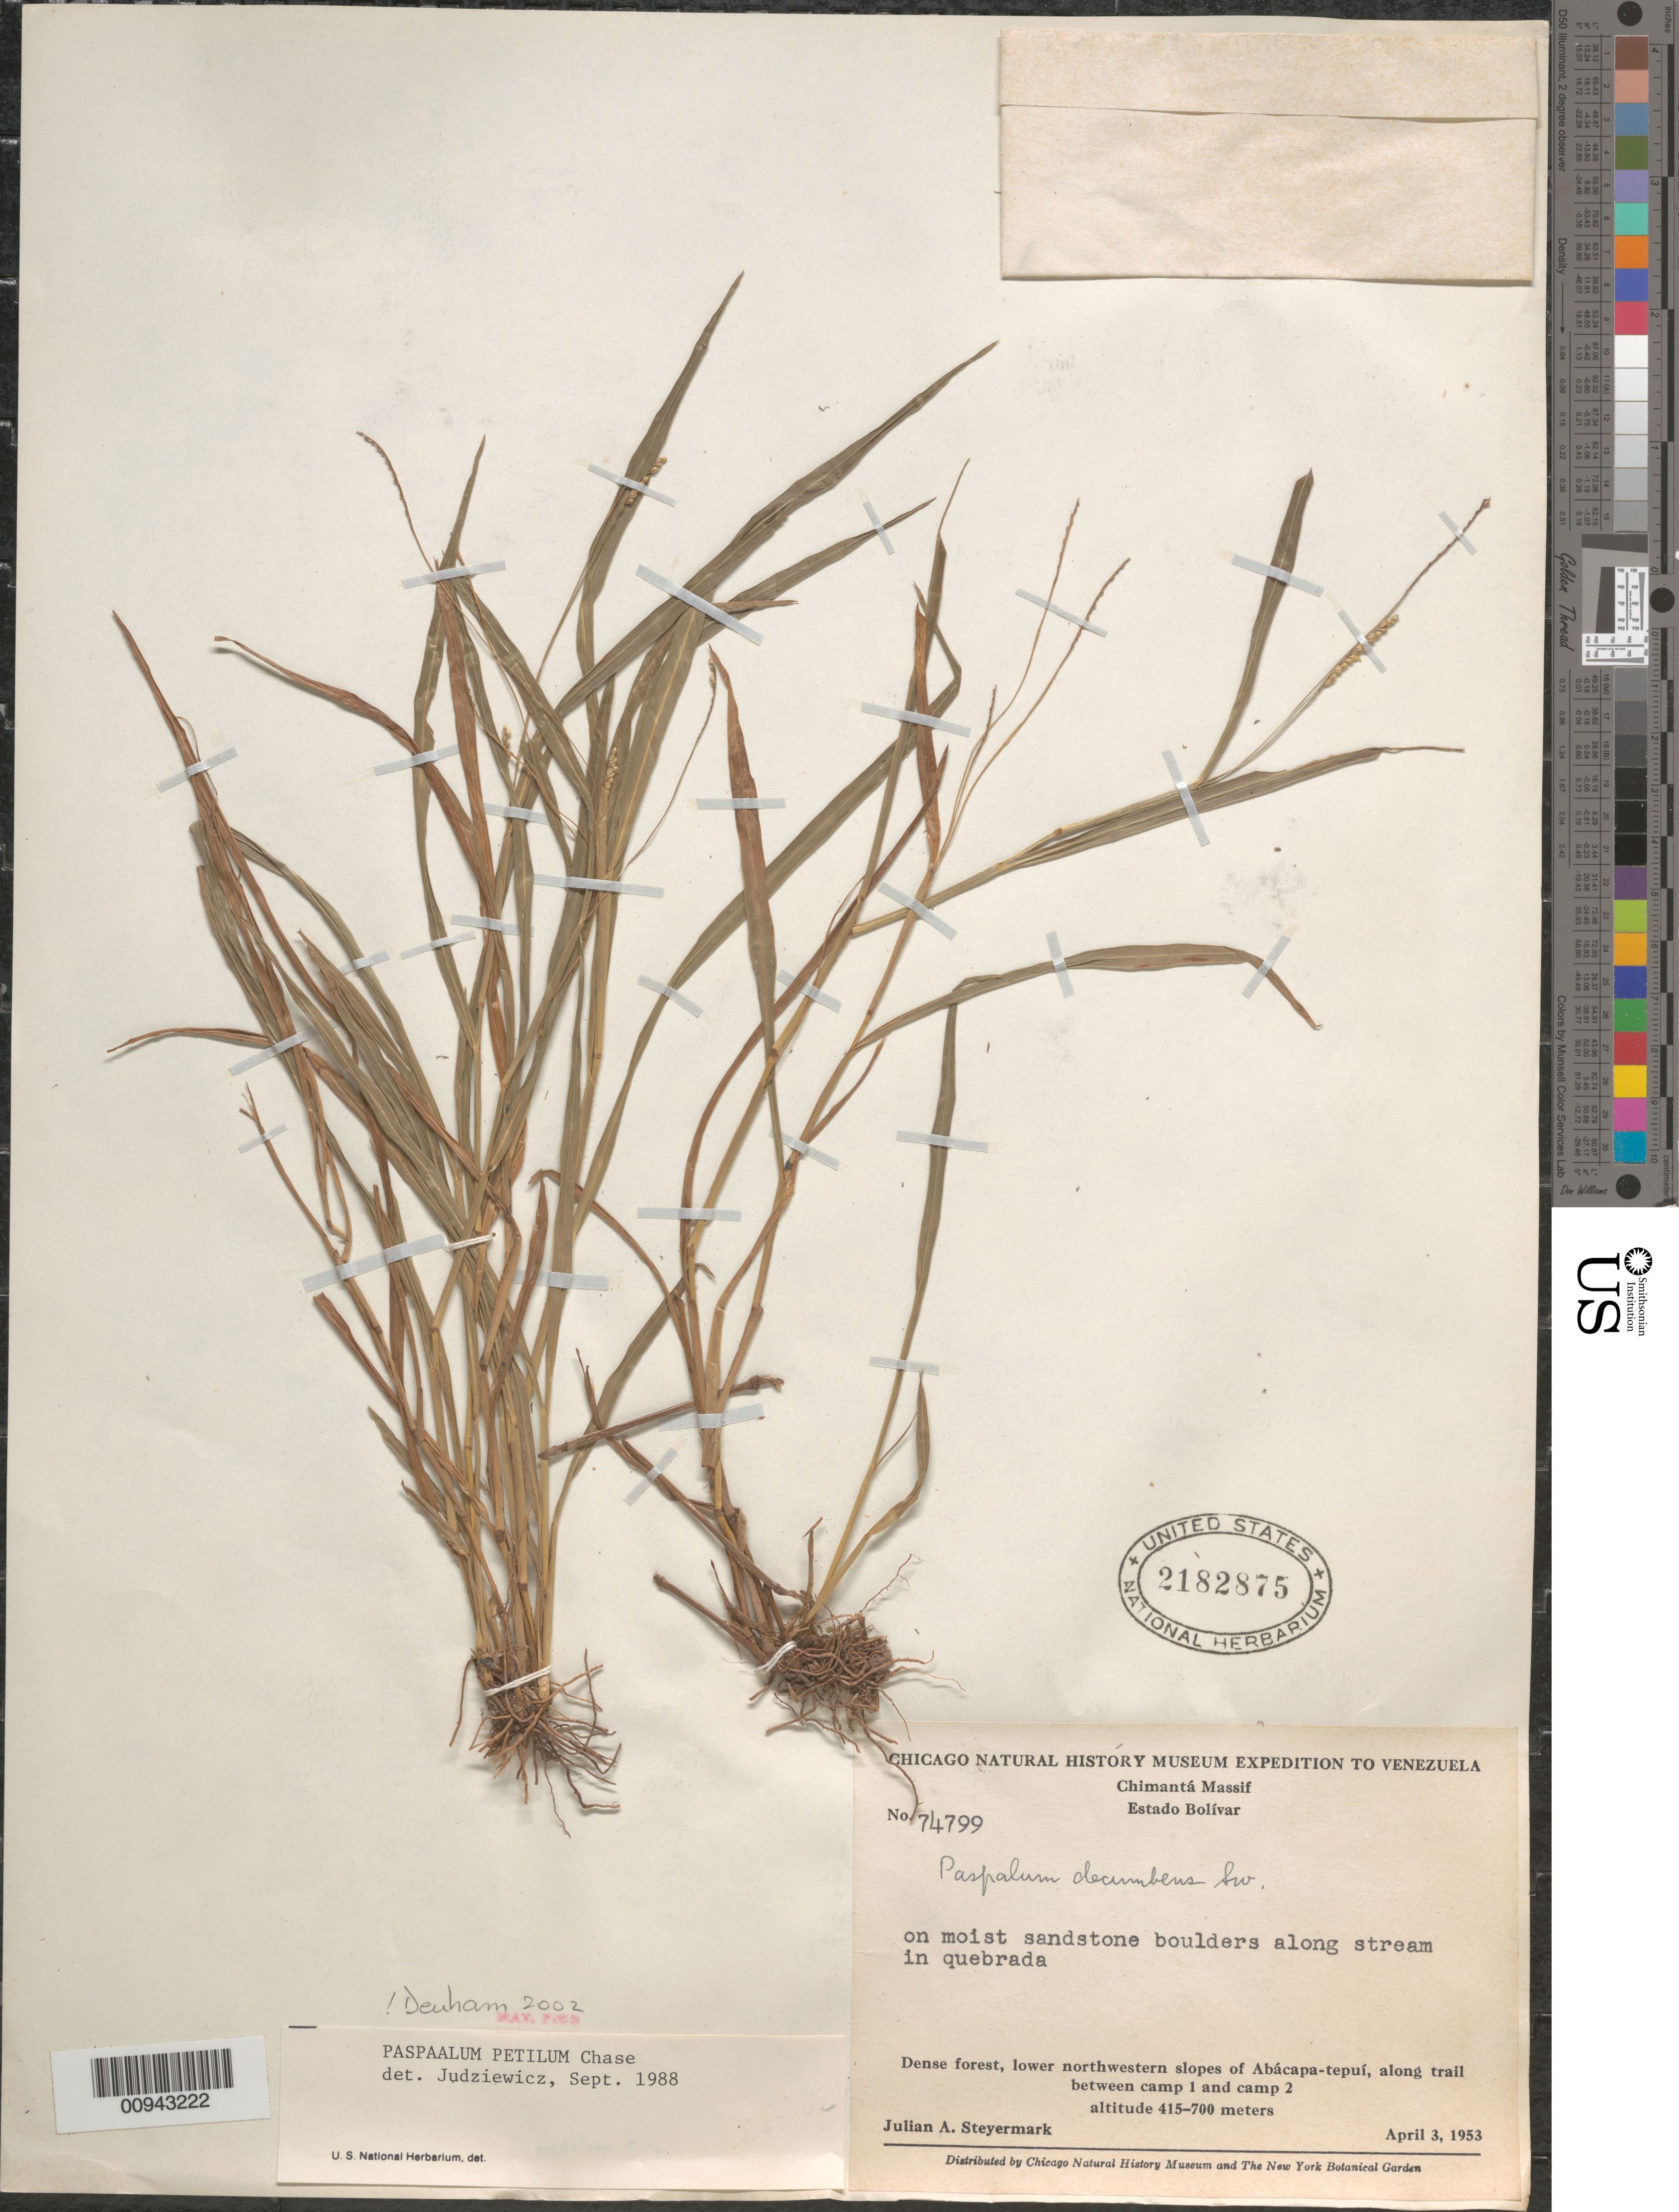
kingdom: Plantae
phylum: Tracheophyta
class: Liliopsida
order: Poales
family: Poaceae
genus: Paspalum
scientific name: Paspalum petilum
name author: Chase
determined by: Dehman, --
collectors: J. Steyermark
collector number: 74799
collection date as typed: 3-Apr-53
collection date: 1953-04-03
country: Venezuela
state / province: Bolívar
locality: Chimantá Massif, lower NW-slopes of Abácapa-tepuí, vicinity of camp 1 along Río Abácapa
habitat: Dense forest; on moist sandstone boulders along stream in quebrada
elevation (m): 420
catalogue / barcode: US 2182875